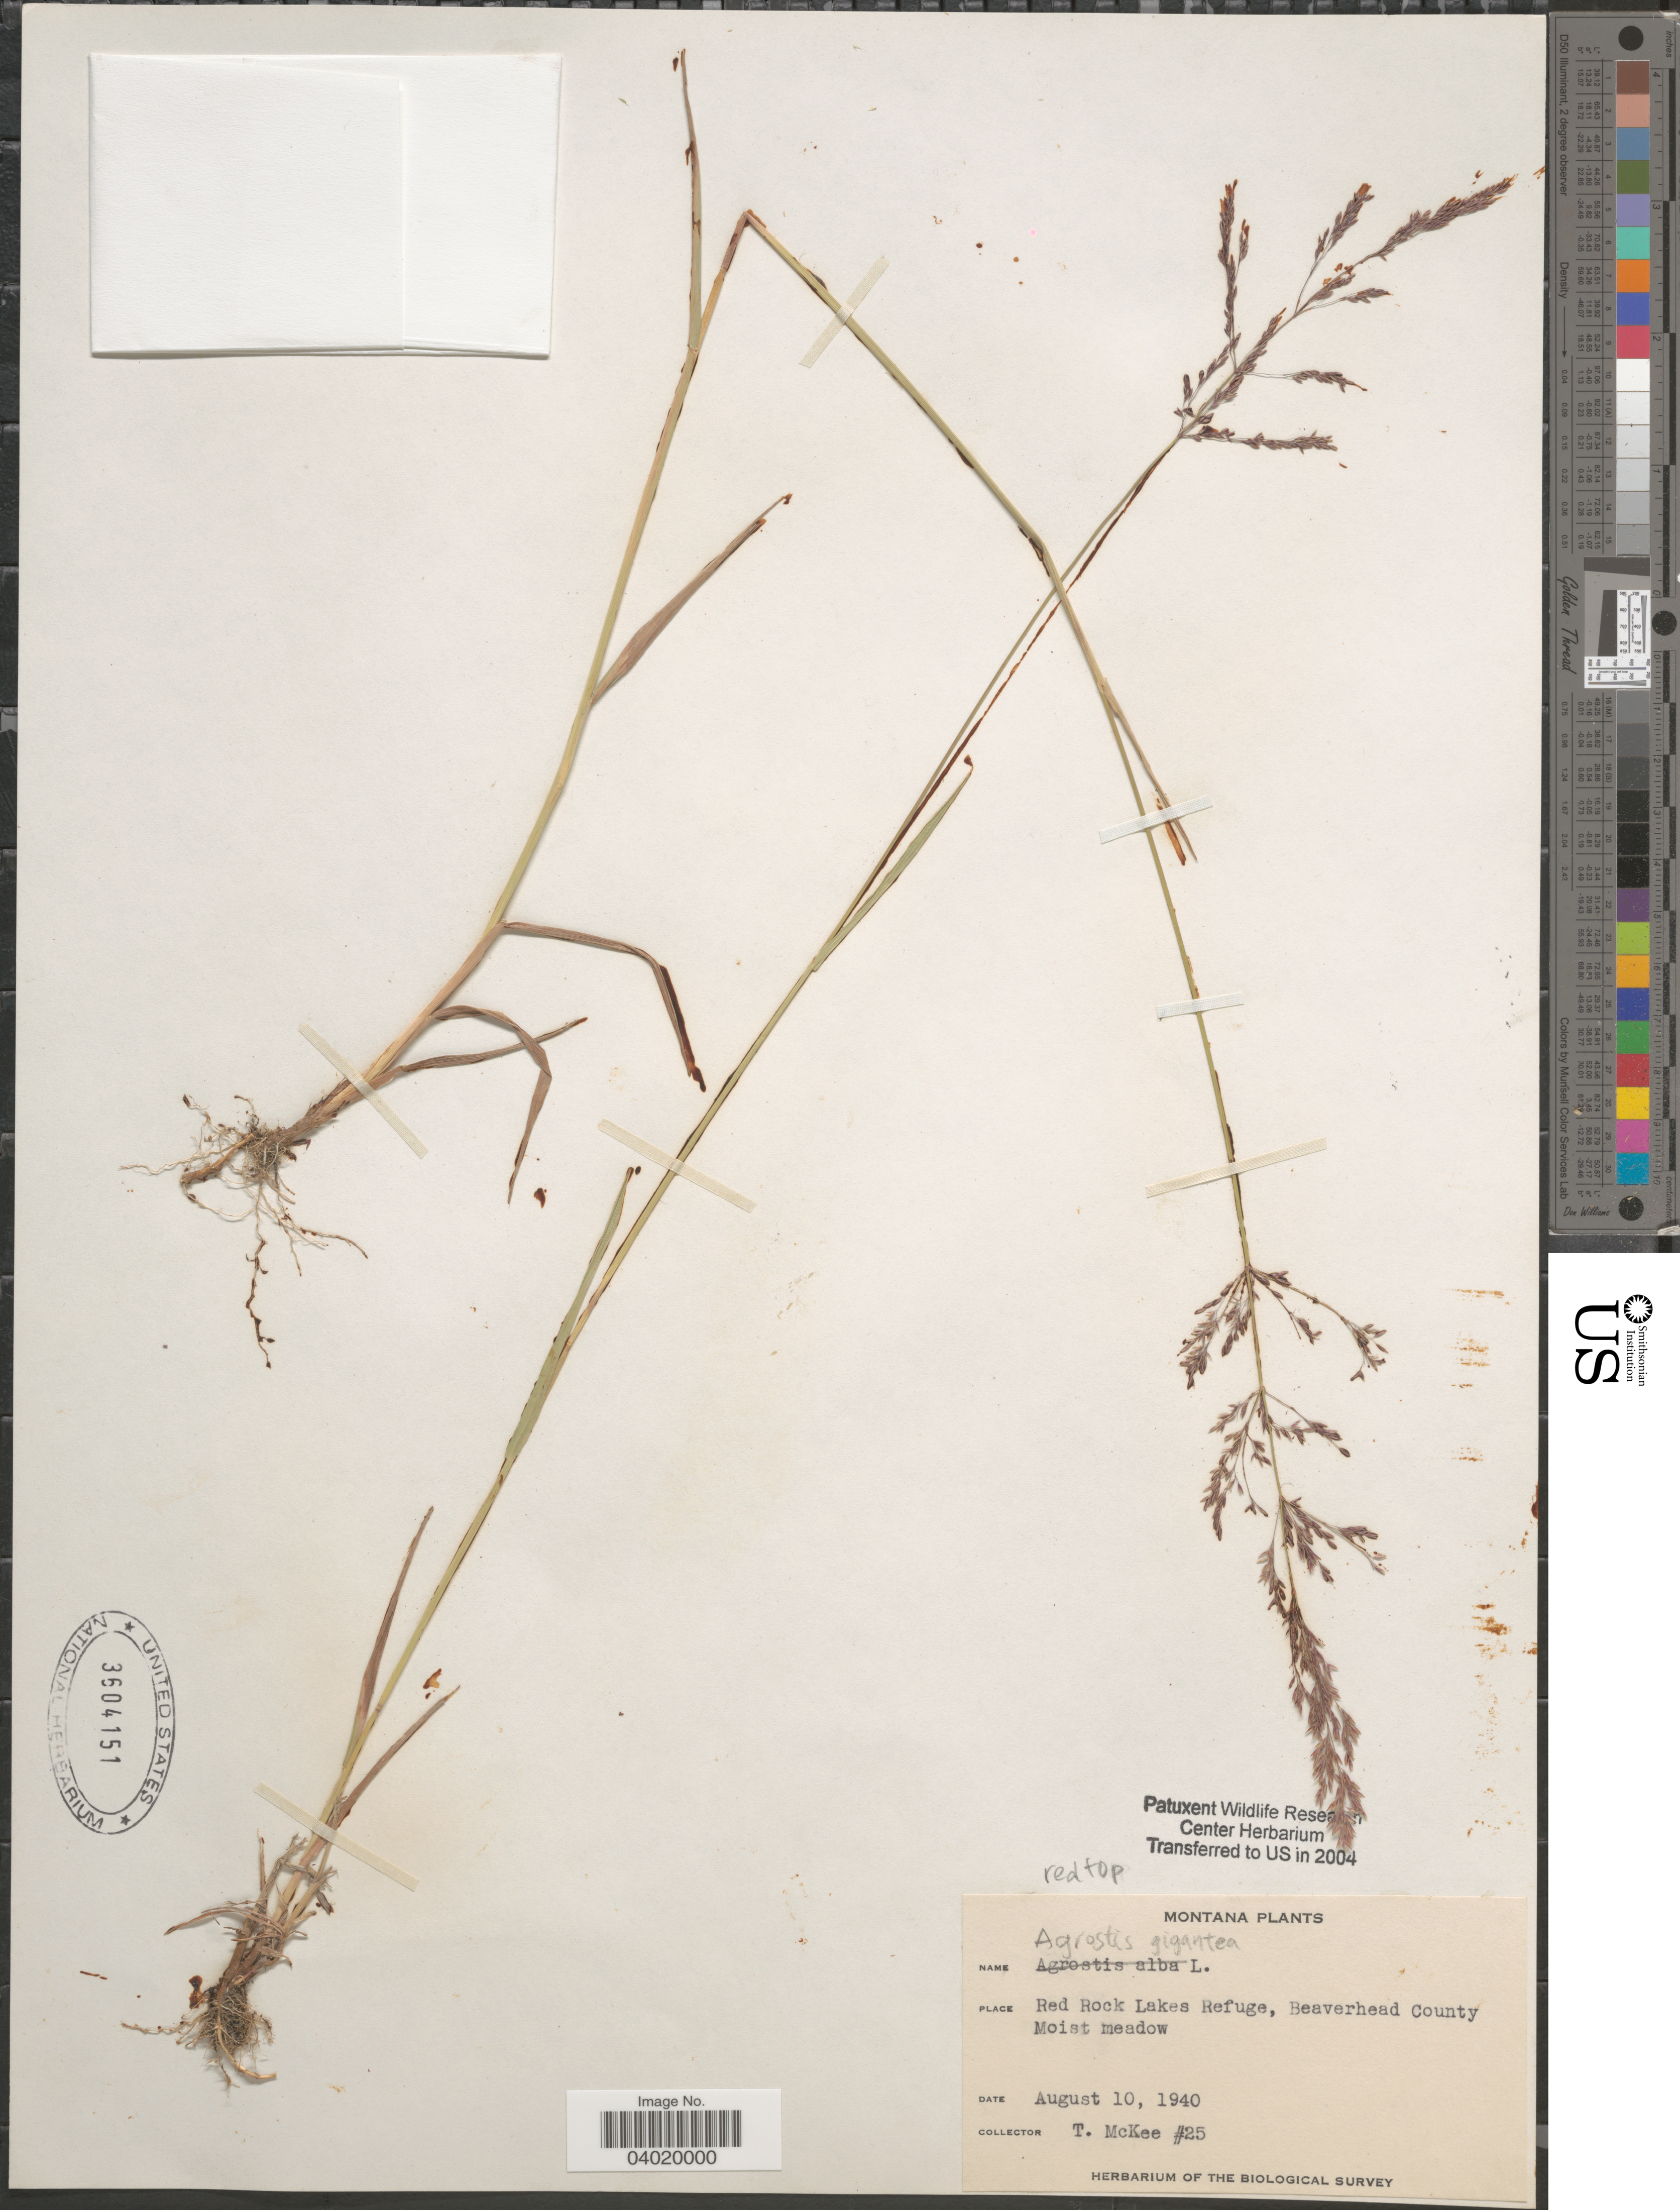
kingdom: Plantae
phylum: Tracheophyta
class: Liliopsida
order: Poales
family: Poaceae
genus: Agrostis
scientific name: Agrostis gigantea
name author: Roth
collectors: T. McKee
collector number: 25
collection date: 1940-08-10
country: United States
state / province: Montana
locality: Red Rock Lakes Refuge, Beaverhead County.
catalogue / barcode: US 3604151